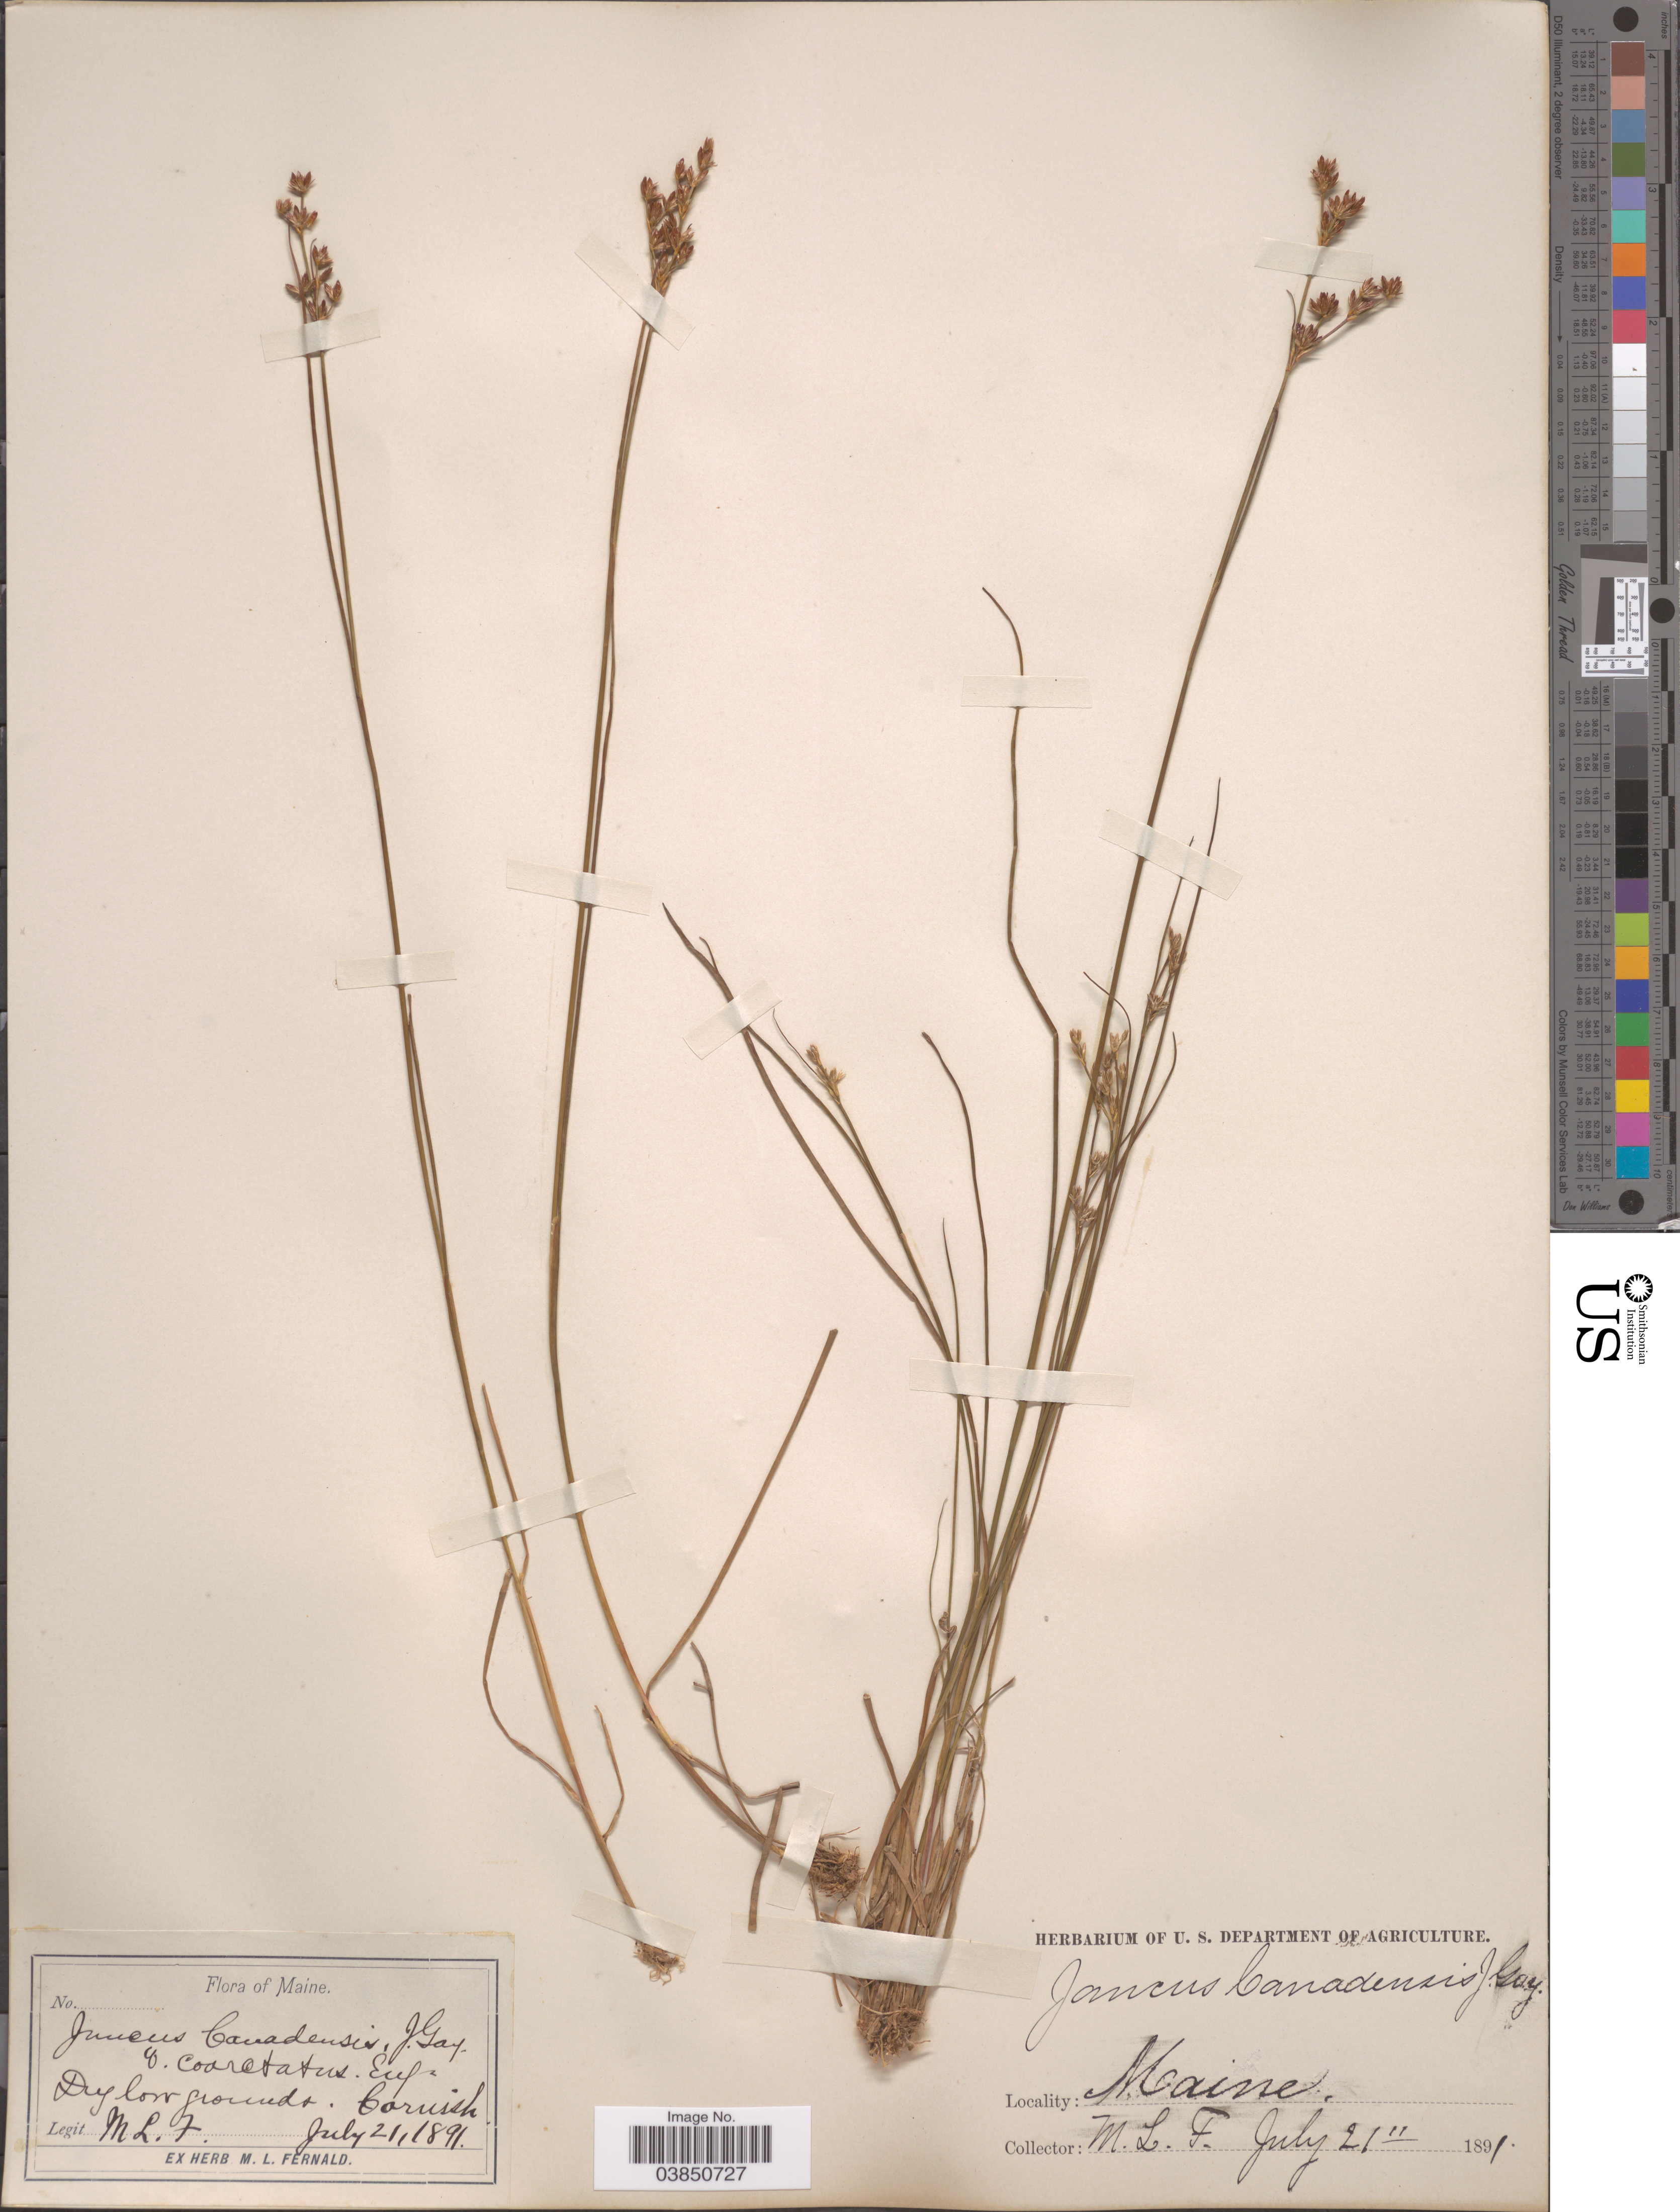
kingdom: Plantae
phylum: Tracheophyta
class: Liliopsida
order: Poales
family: Juncaceae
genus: Juncus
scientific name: Juncus brevicaudatus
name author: (Engelm.) Fernald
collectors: M. L. Fernald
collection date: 1891-07-21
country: United States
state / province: Maine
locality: Cornish.